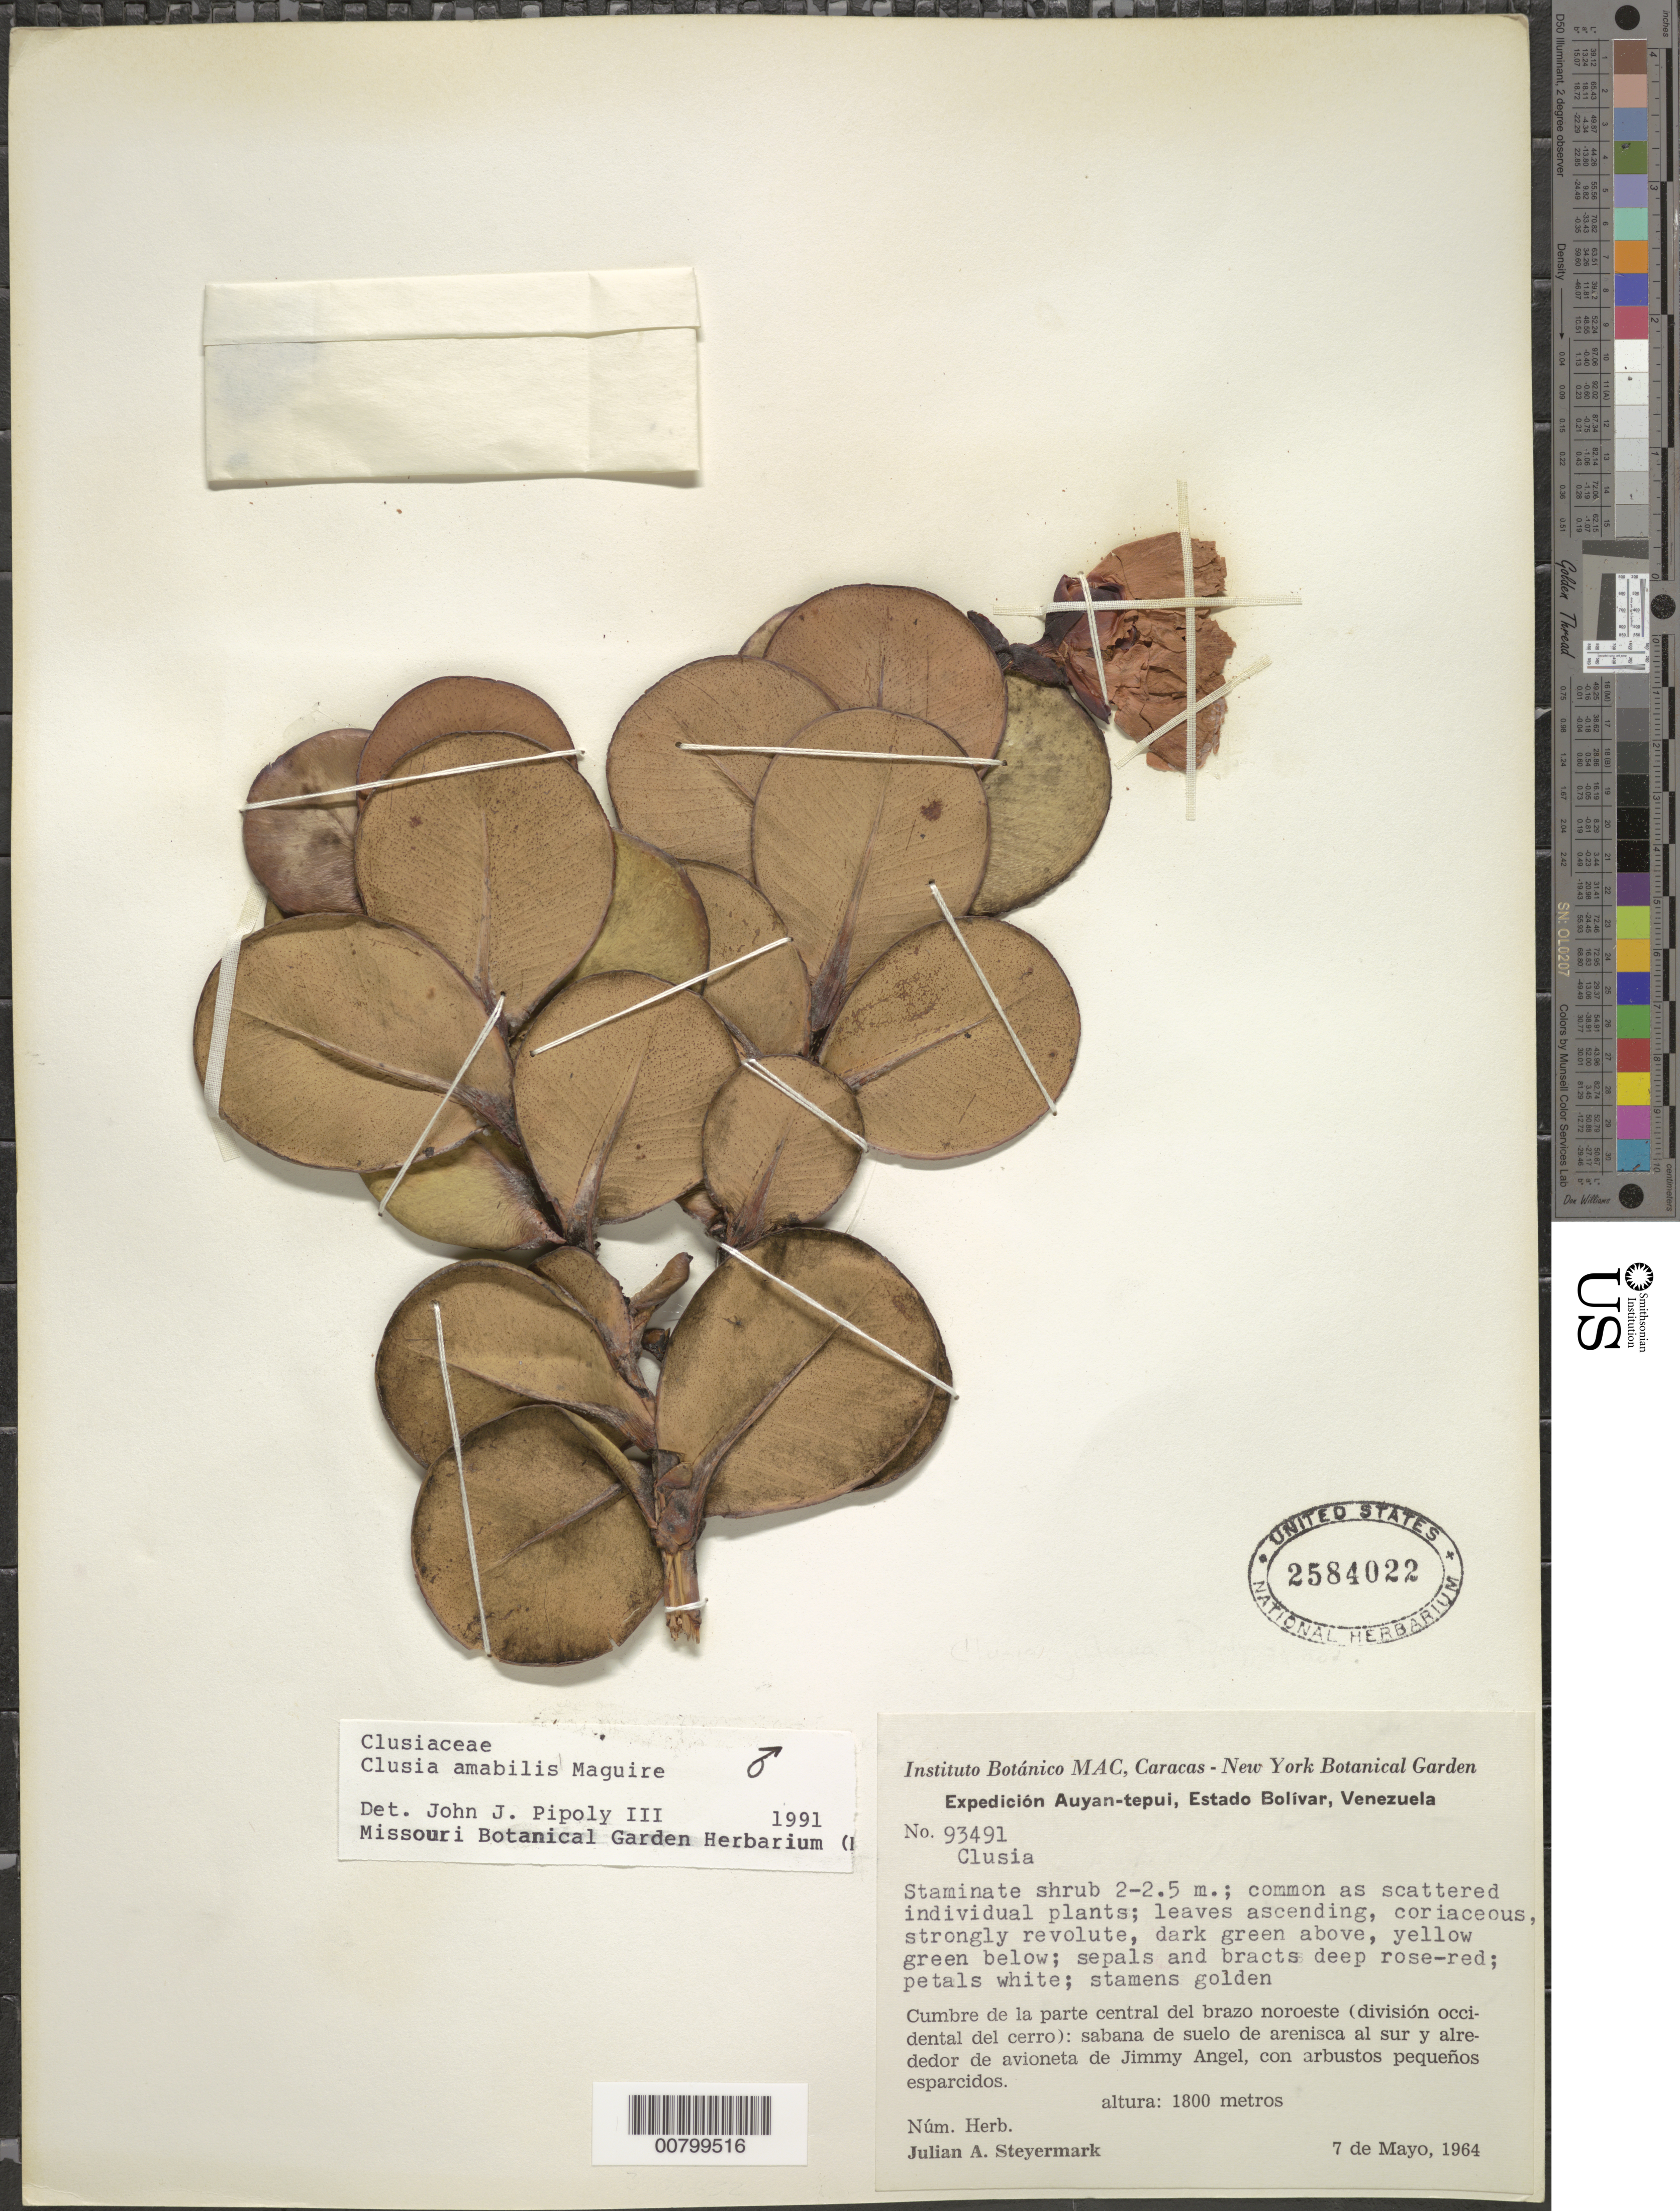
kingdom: Plantae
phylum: Tracheophyta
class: Magnoliopsida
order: Malpighiales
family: Clusiaceae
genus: Clusia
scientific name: Clusia amabilis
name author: Maguire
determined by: Pipoly, J. J., III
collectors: J. Steyermark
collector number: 93491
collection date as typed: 7-May-64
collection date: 1964-05-07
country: Venezuela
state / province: Bolívar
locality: Auyan-tepuí, cumbre de la parte central del brazo noroeste (div. occidental del cerro)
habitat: Sabana de suelo de arenisca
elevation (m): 1800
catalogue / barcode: US 2584022